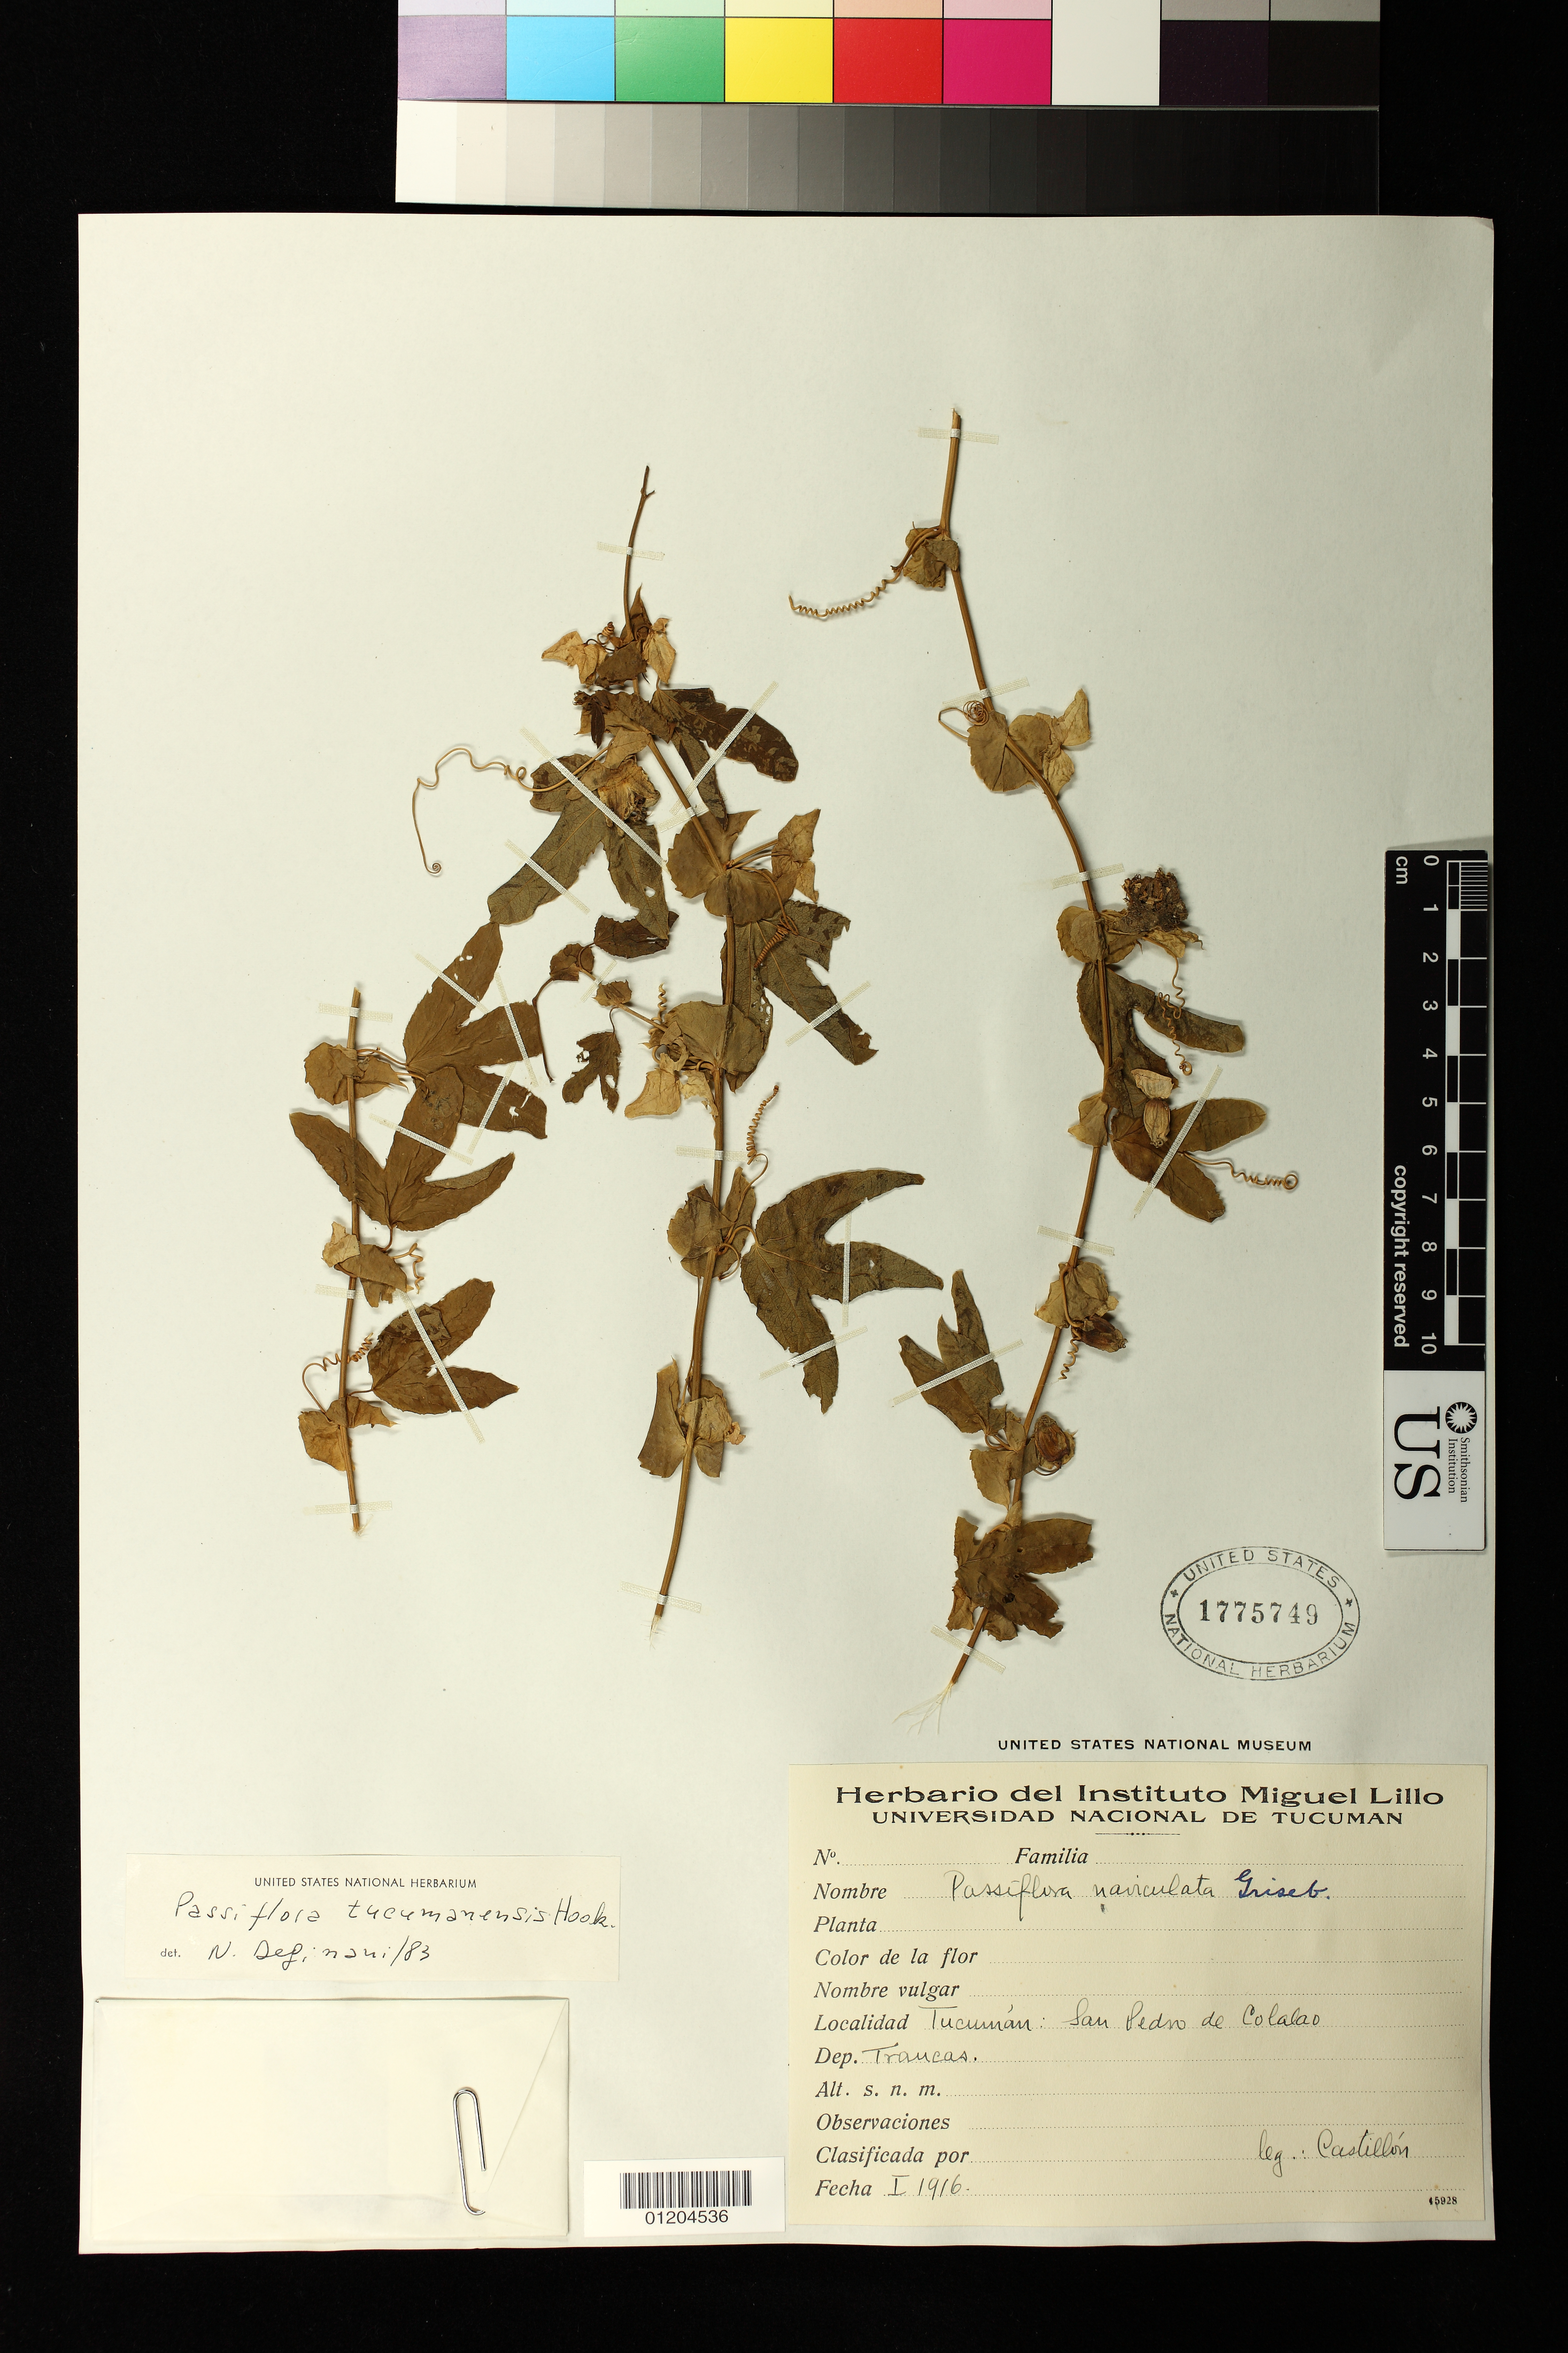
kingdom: Plantae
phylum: Tracheophyta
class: Magnoliopsida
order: Malpighiales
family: Passifloraceae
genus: Passiflora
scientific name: Passiflora tucumanensis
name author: Hook.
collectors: Castillon, --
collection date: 1916-01-01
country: Argentina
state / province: Tucuman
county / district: San Pedro de Colalao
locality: Trancas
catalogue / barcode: US 1775749